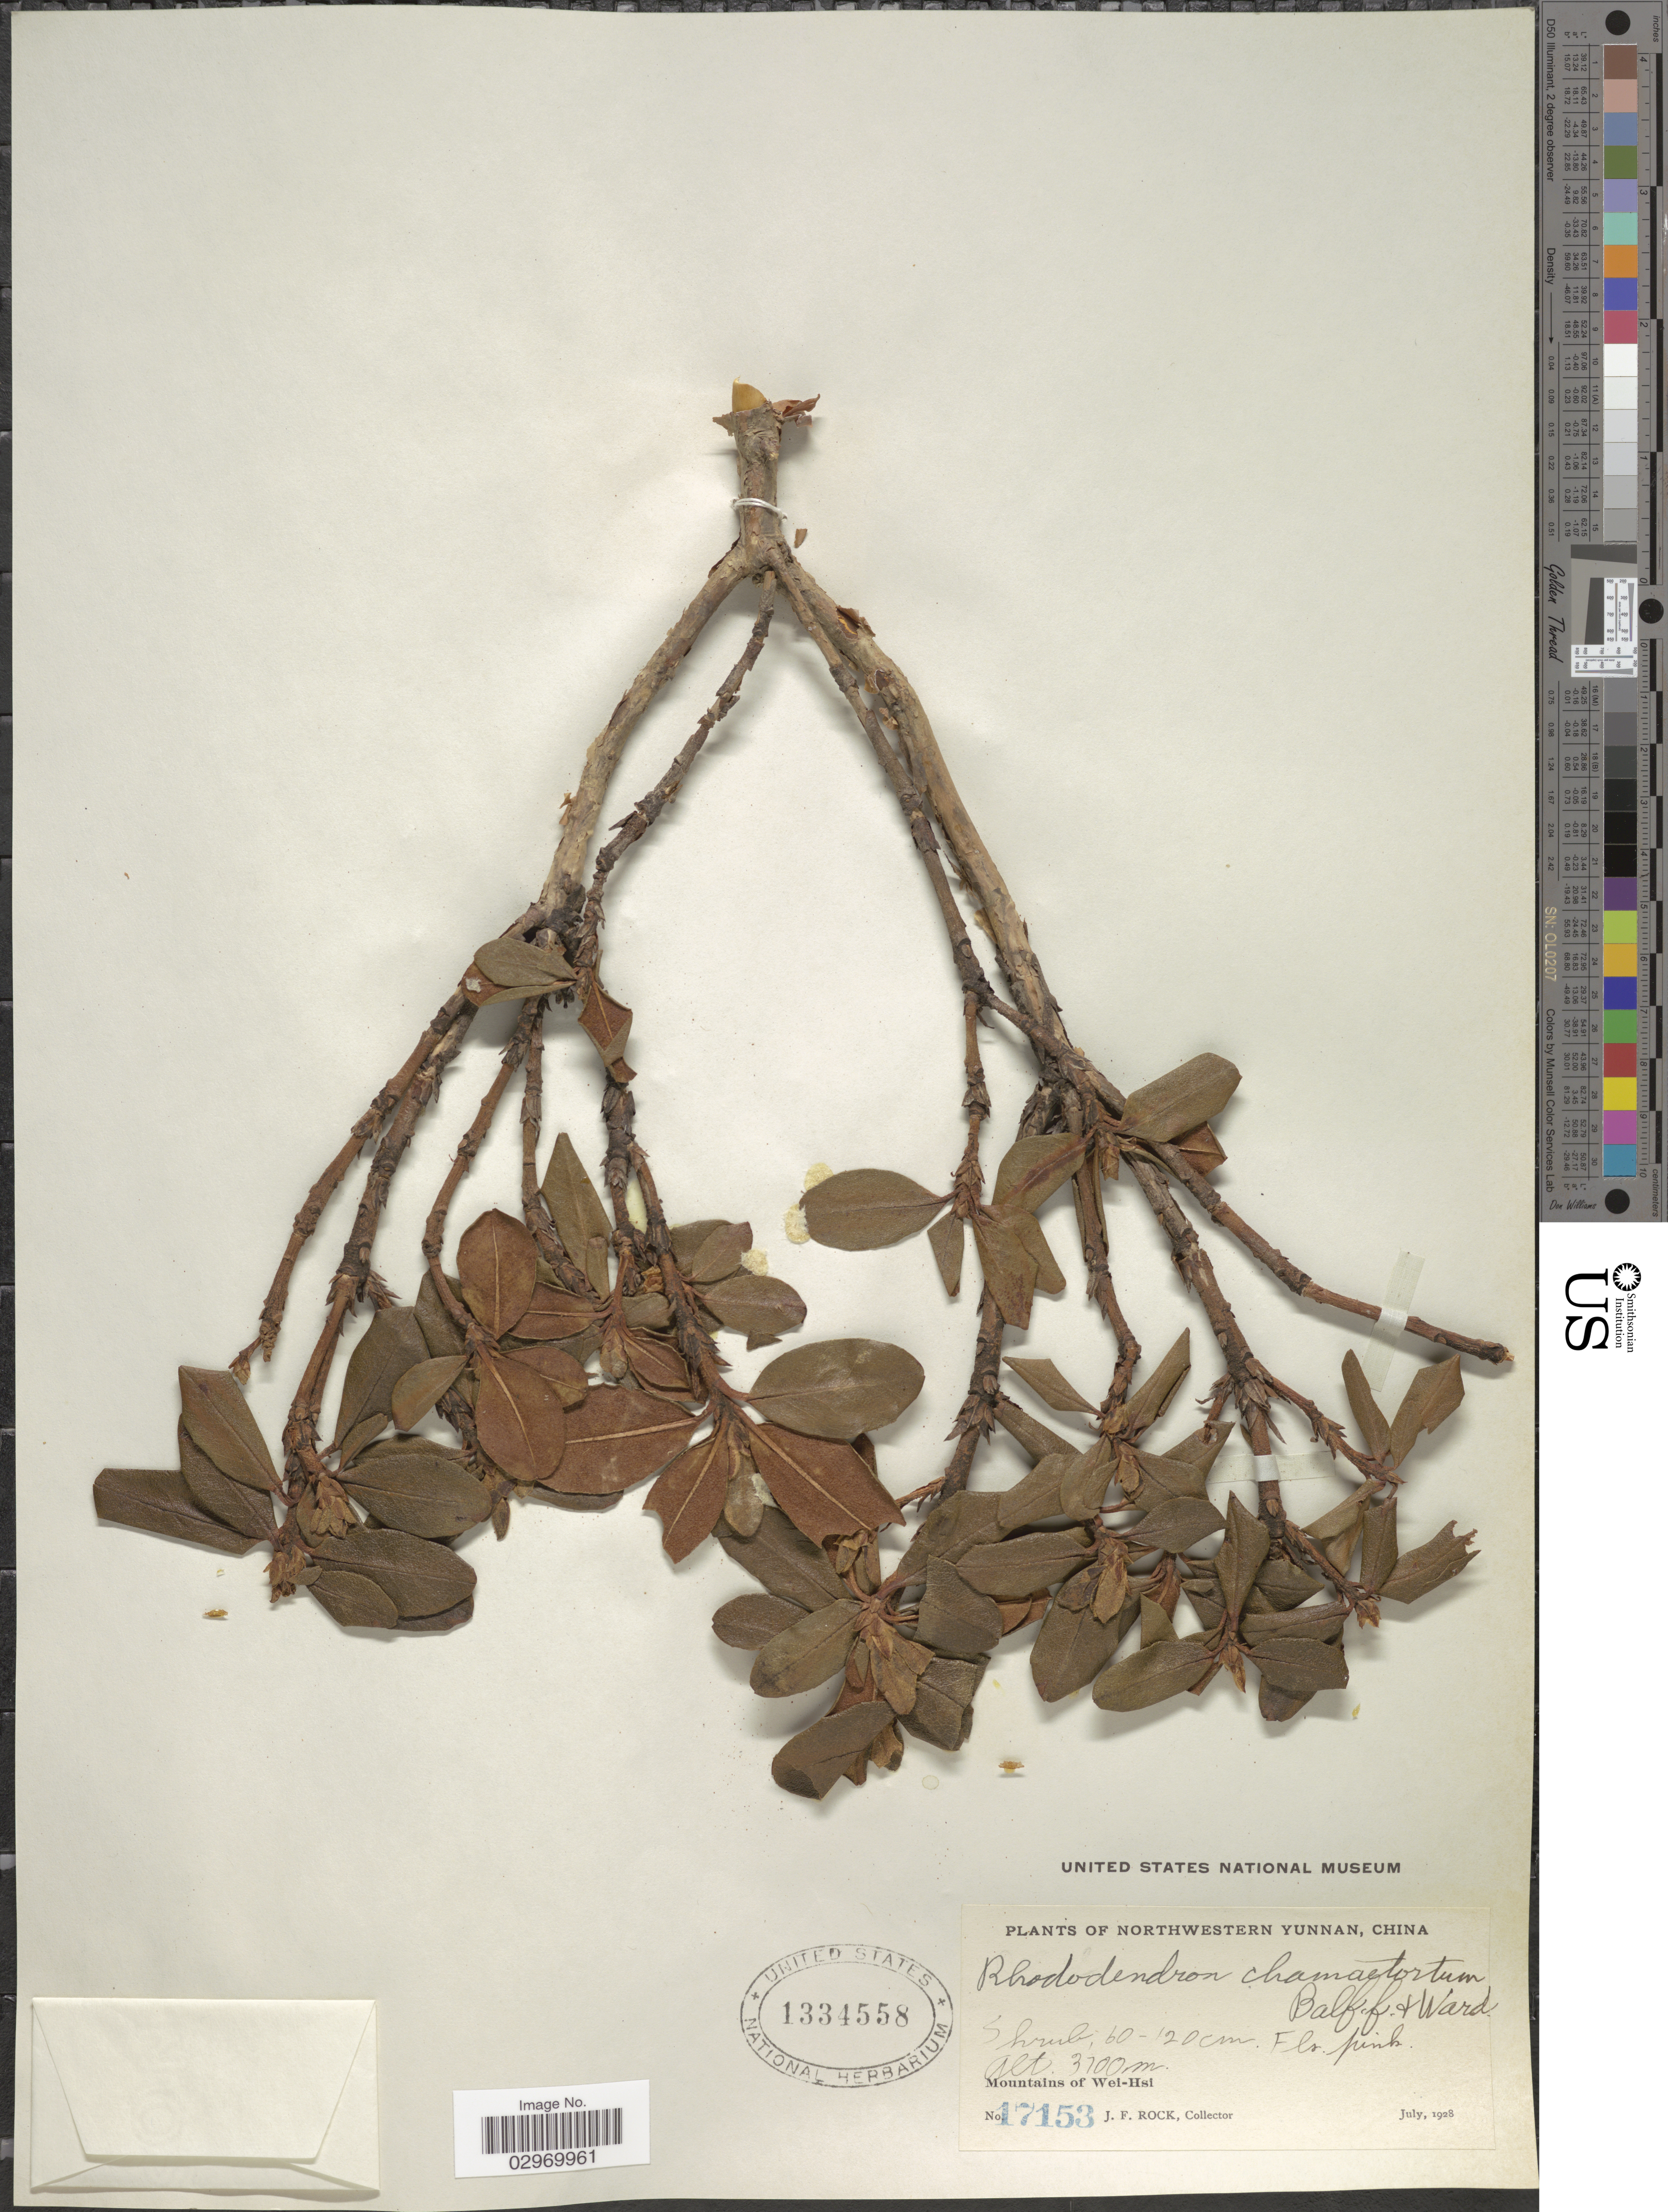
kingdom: Plantae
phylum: Tracheophyta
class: Magnoliopsida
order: Ericales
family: Ericaceae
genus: Rhododendron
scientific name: Rhododendron chamaetortum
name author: Balf. f. & Kingdon-Ward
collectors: J. Rock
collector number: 17153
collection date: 1928-07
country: China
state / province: Yunnan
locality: Northwestern Yunnan, Mountains of Wei-Hsi.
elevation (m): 3100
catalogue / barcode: US 1334558